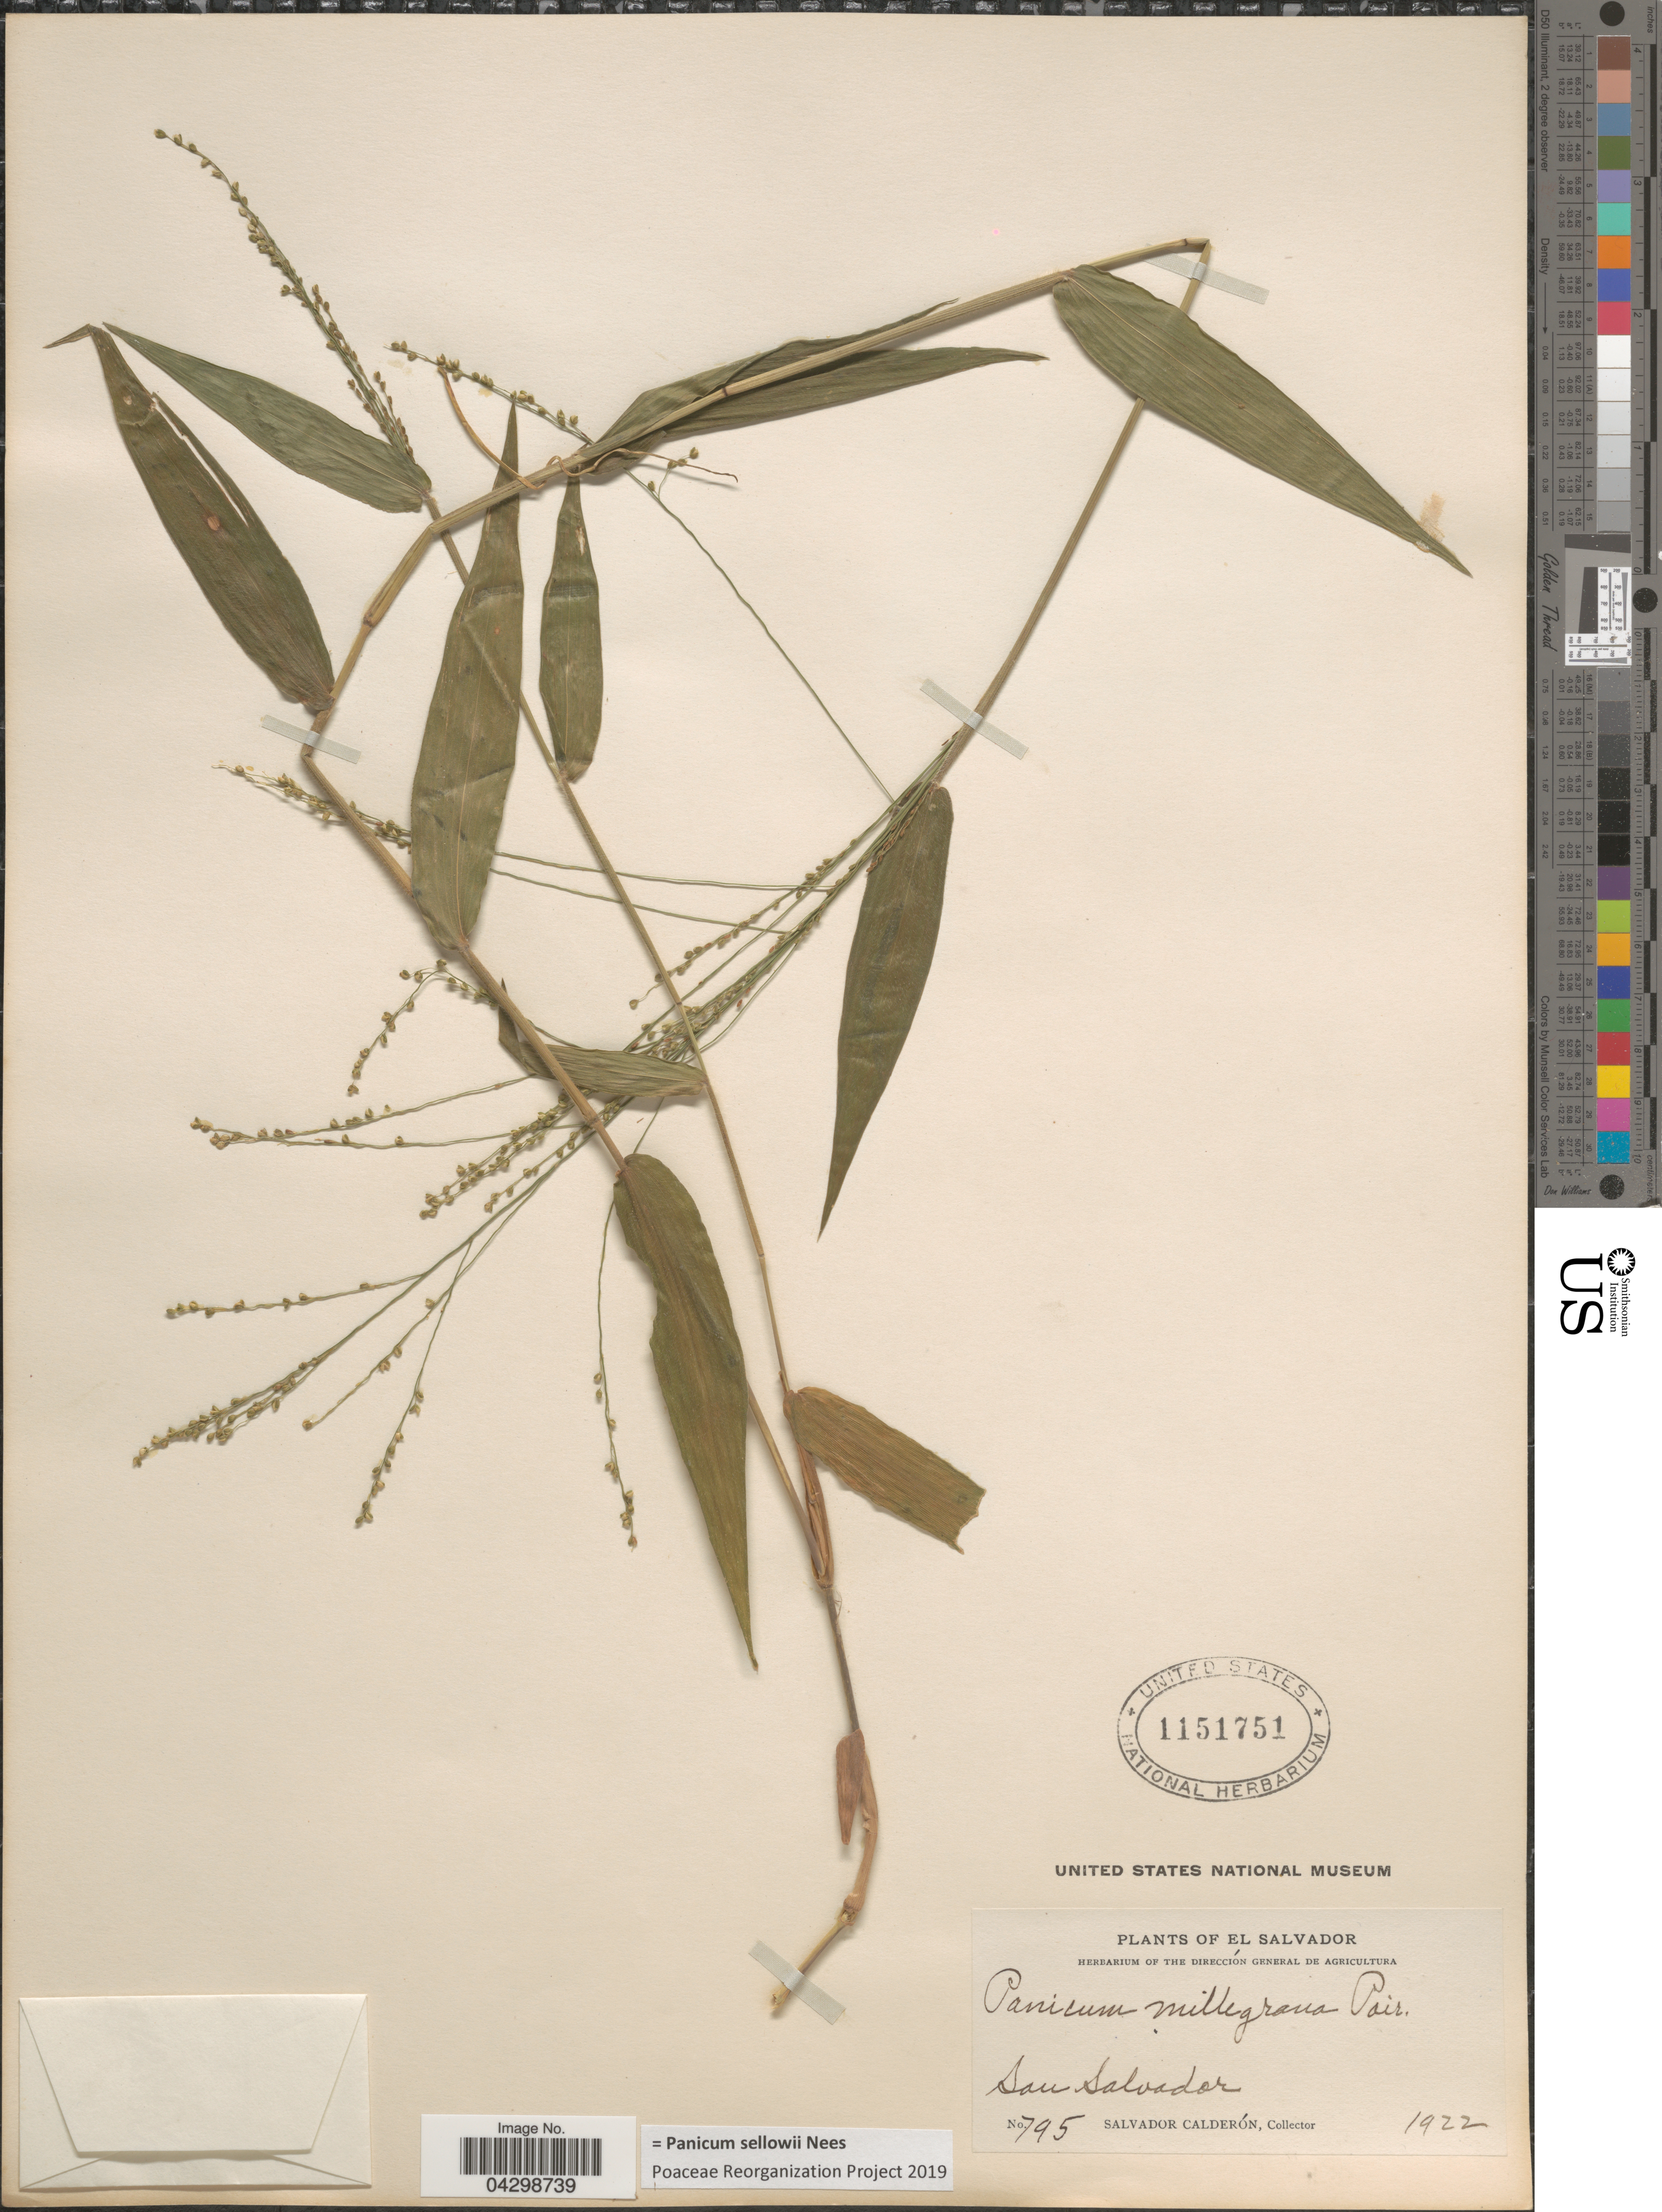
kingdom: Plantae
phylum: Tracheophyta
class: Liliopsida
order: Poales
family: Poaceae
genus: Panicum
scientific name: Panicum sellowii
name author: Nees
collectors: S. Calderón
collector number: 795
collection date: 1922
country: El Salvador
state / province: San Salvador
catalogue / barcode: US 1151751